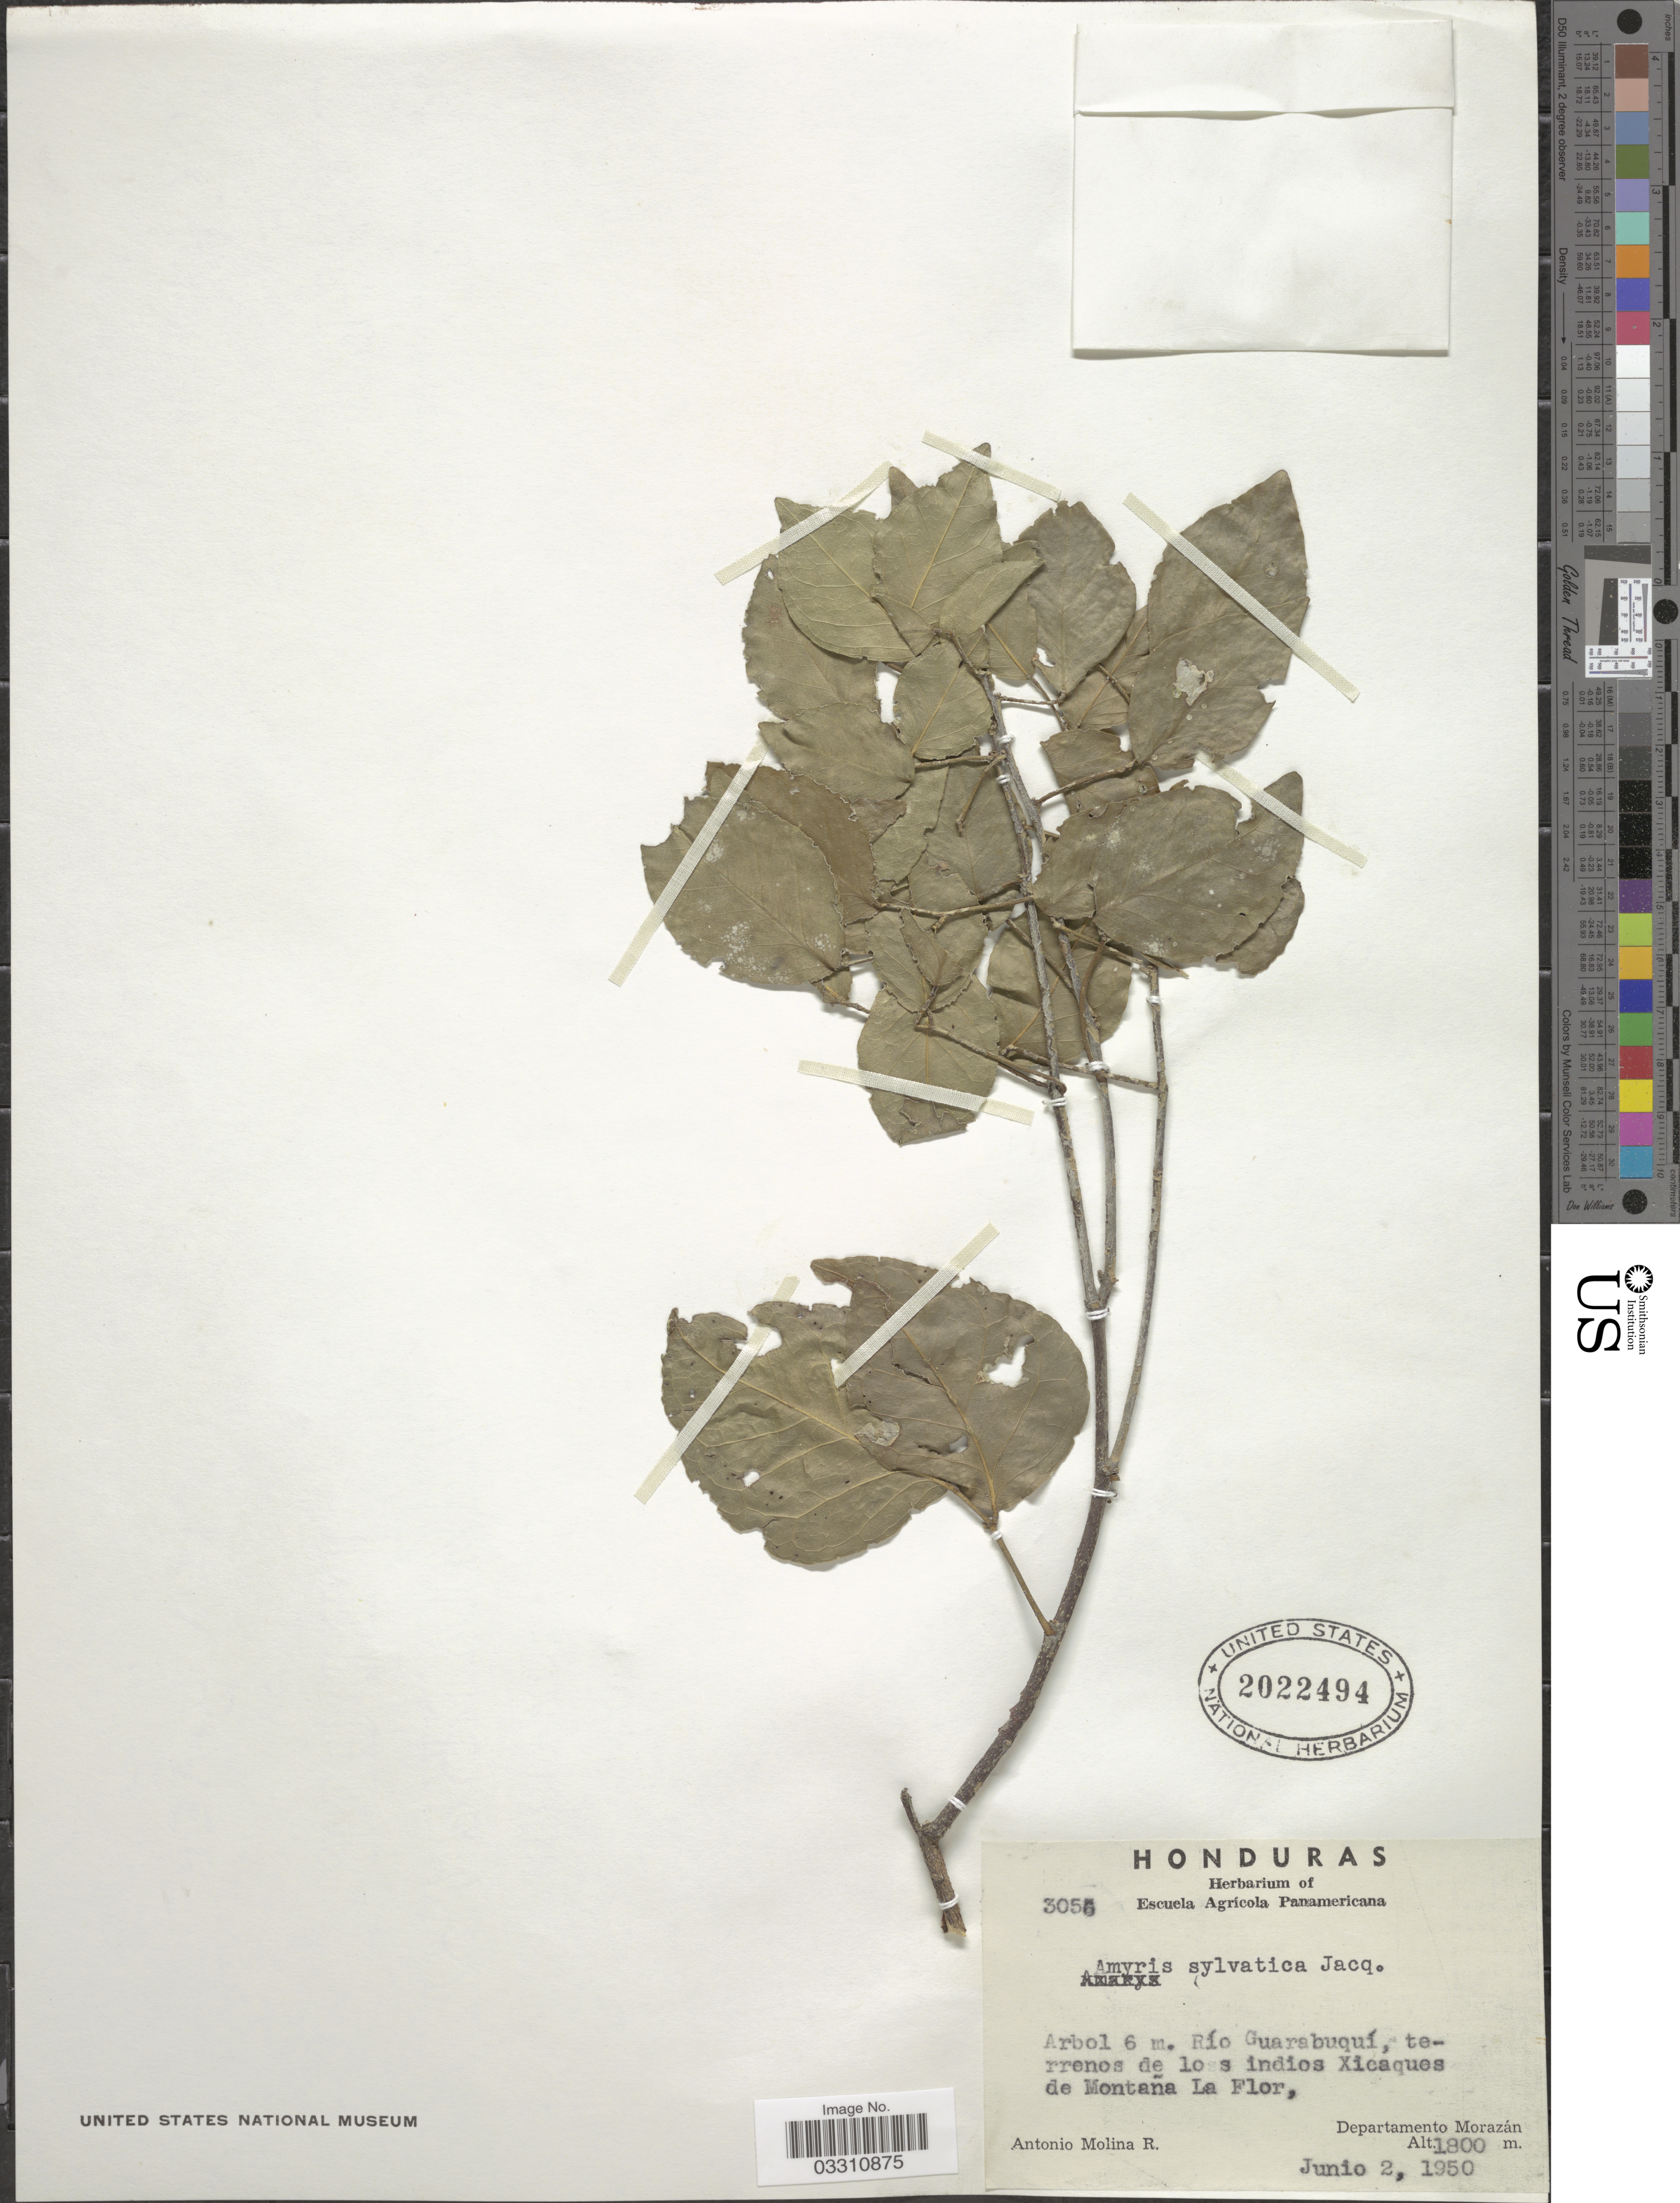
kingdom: Plantae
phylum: Tracheophyta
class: Magnoliopsida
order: Sapindales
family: Rutaceae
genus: Amyris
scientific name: Amyris elemifera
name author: L.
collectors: A. Molina R.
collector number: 3056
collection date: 1950-06-02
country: Honduras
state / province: Fco. Morazán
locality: Río Guarabuquí, terrenos de los indios Xicaques de Montaña La Flor, Departamento Morazán.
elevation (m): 1800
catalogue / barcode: US 2022494